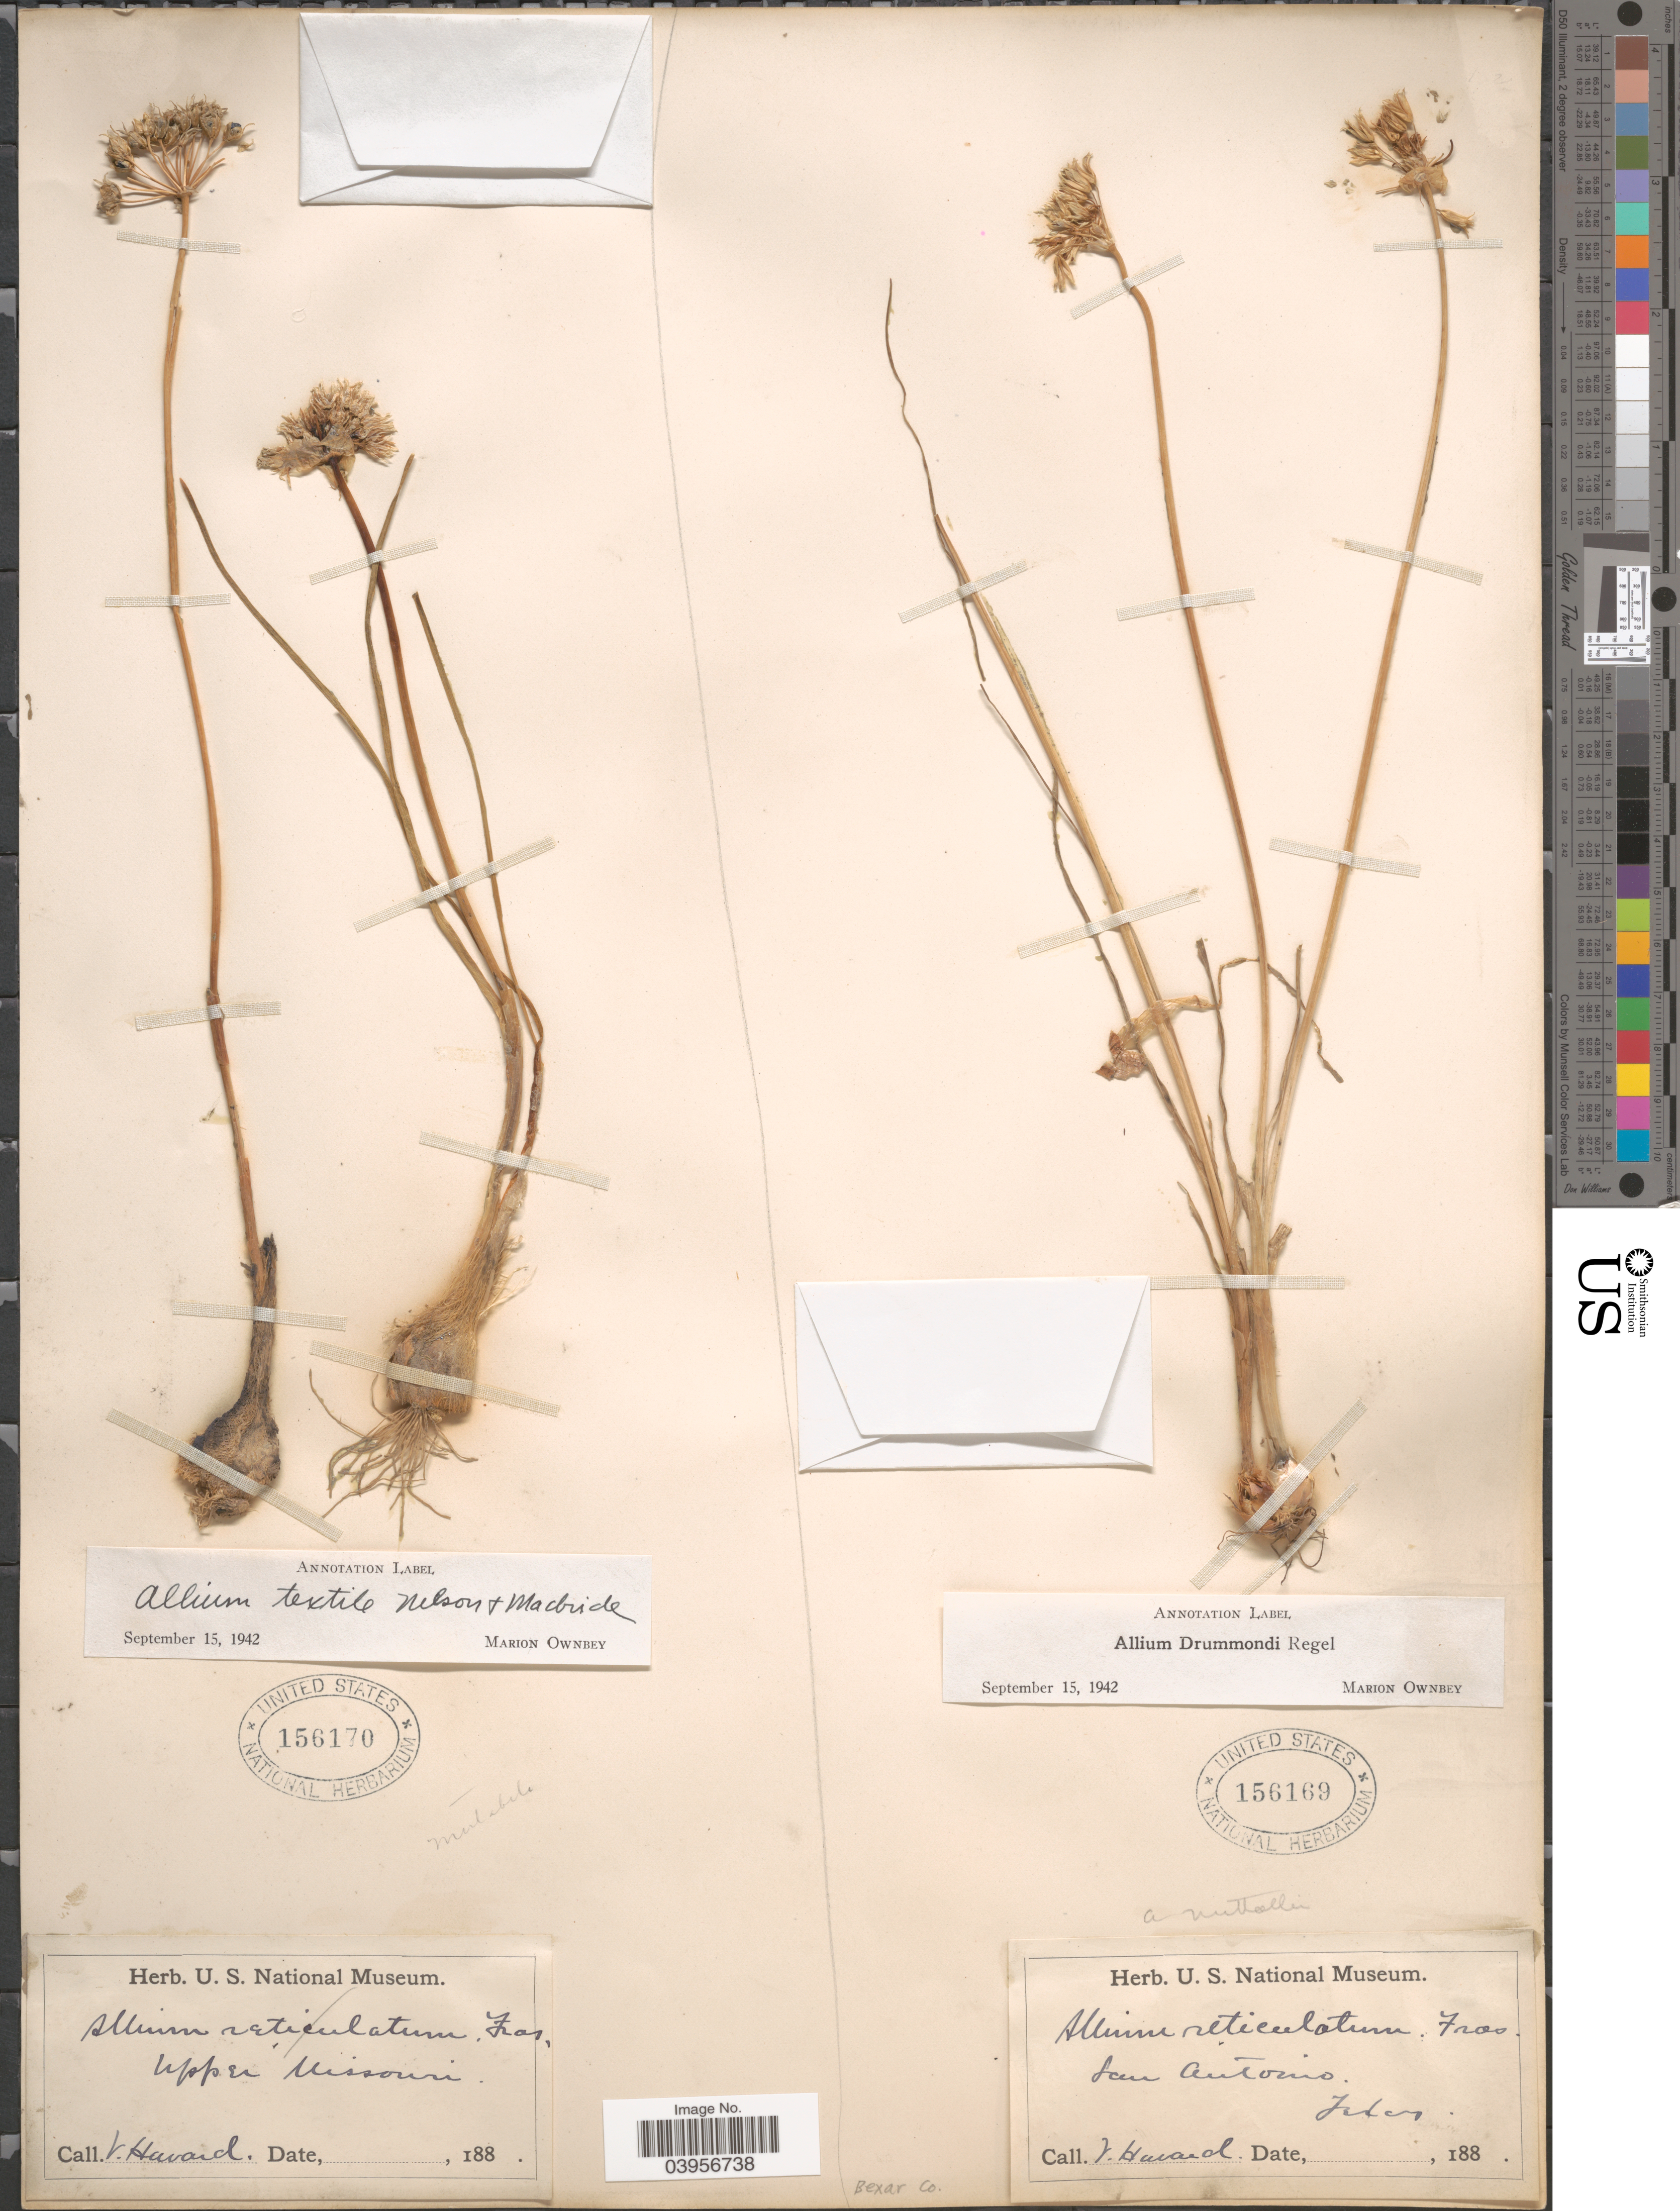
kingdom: Plantae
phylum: Tracheophyta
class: Liliopsida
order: Asparagales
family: Amaryllidaceae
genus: Allium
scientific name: Allium textile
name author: A. Nelson & J.F. Macbr.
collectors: V. Havard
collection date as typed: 188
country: United States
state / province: Texas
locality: San Antonio. Bexar Co.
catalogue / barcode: US 156169-2